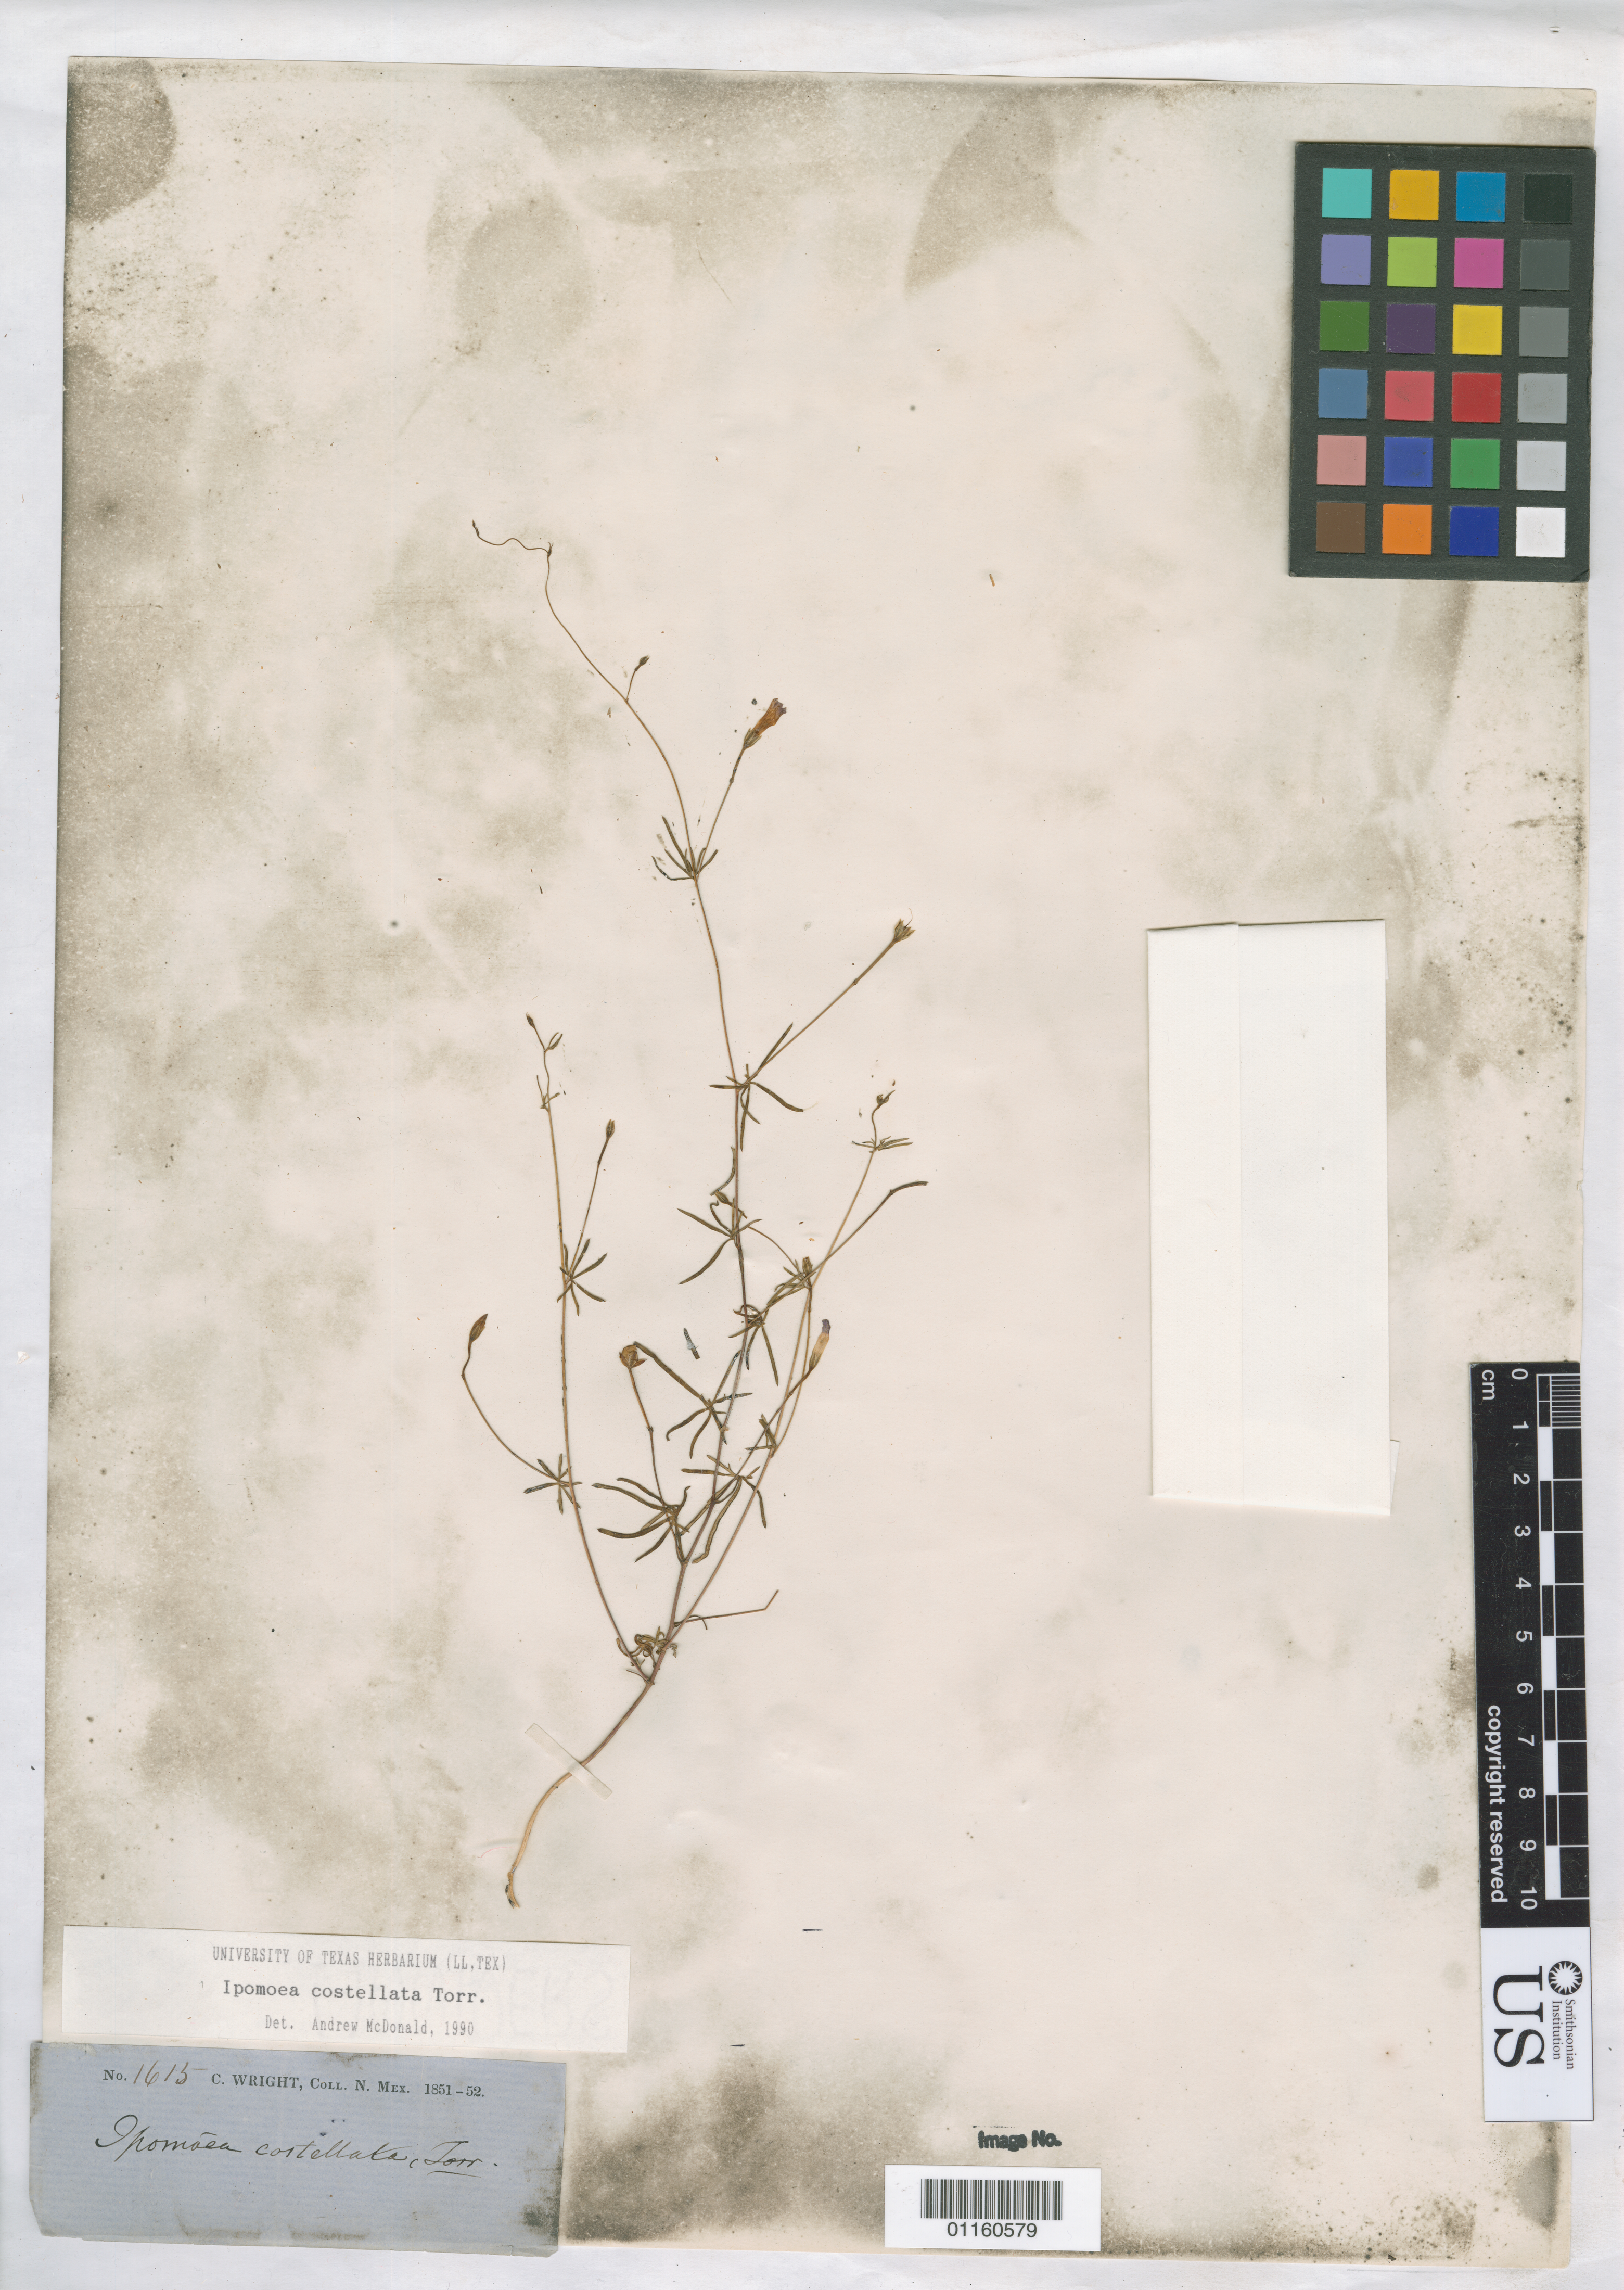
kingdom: Plantae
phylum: Tracheophyta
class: Magnoliopsida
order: Solanales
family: Convolvulaceae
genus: Ipomoea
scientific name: Ipomoea costellata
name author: Torr.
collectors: C. Wright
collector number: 1615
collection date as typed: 1851 to -- --- 1852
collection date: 1851/1852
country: United States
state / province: New Mexico